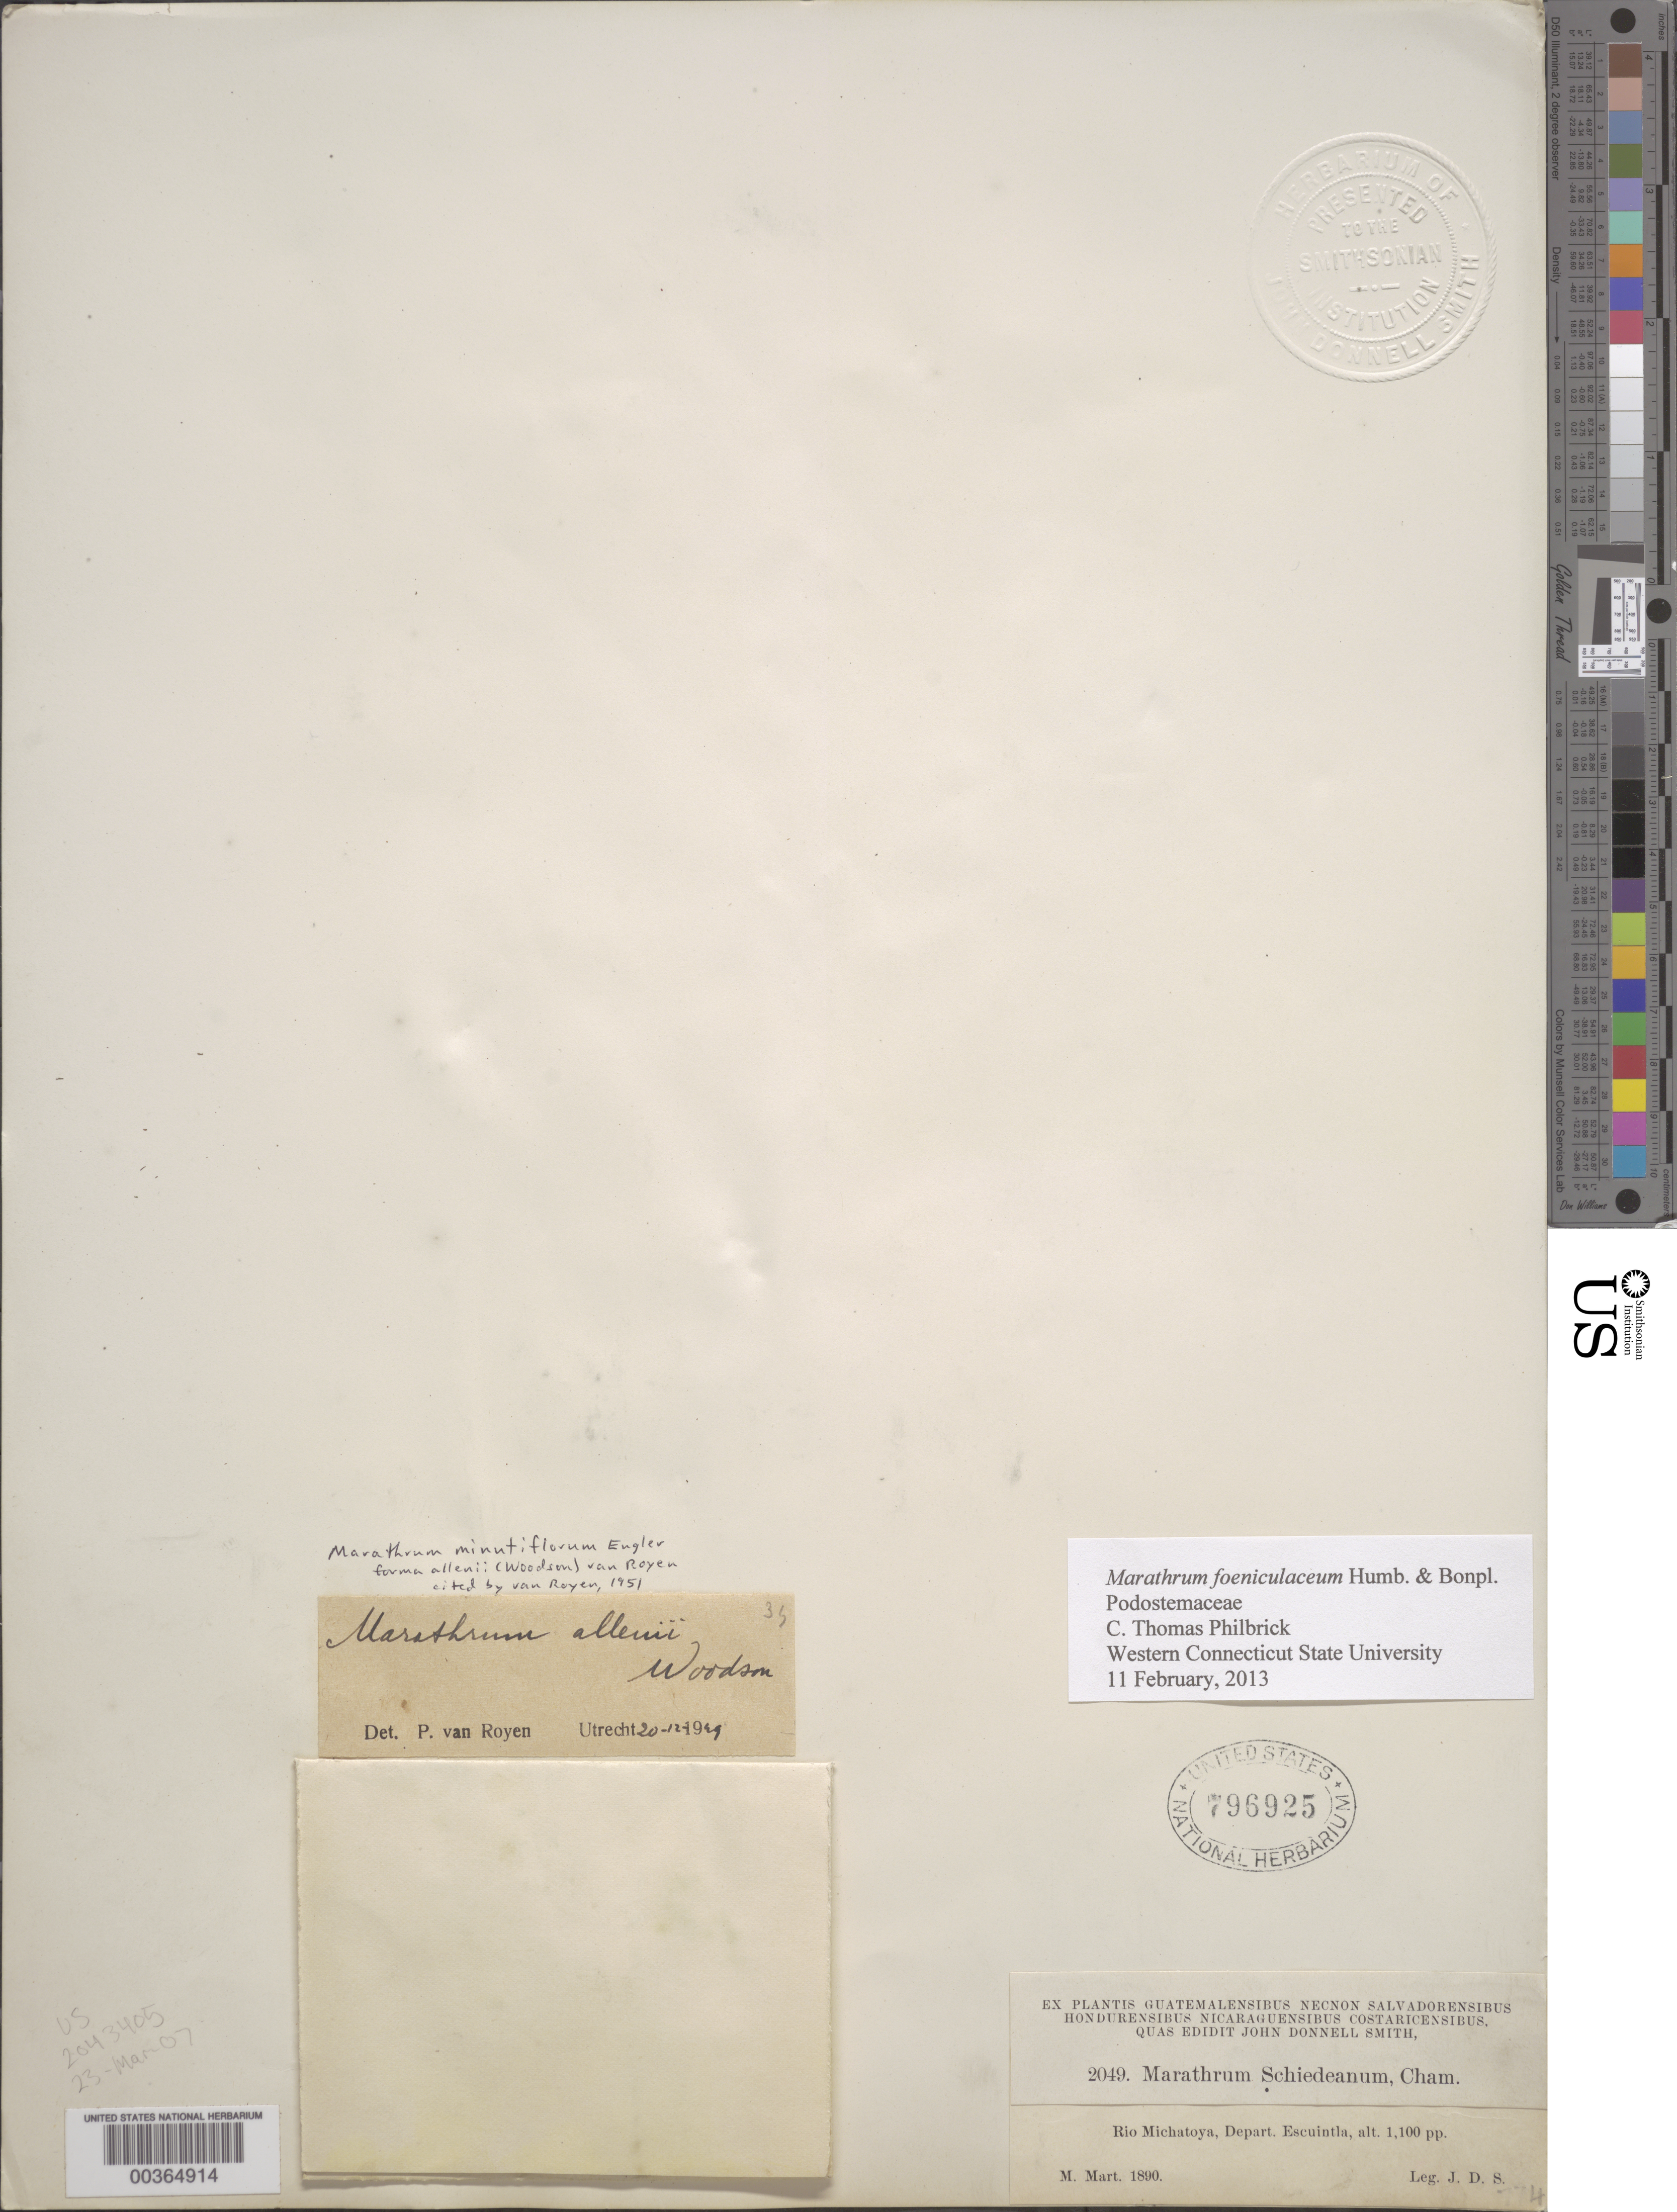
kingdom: Plantae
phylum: Tracheophyta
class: Magnoliopsida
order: Malpighiales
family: Podostemaceae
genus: Marathrum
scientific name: Marathrum foeniculaceum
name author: Bonpl.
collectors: J. Donnell Smith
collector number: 2049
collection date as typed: Mar 1890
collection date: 1890-03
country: Guatemala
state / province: Escuintla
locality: Rio Michatoya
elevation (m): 335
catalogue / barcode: US 796925